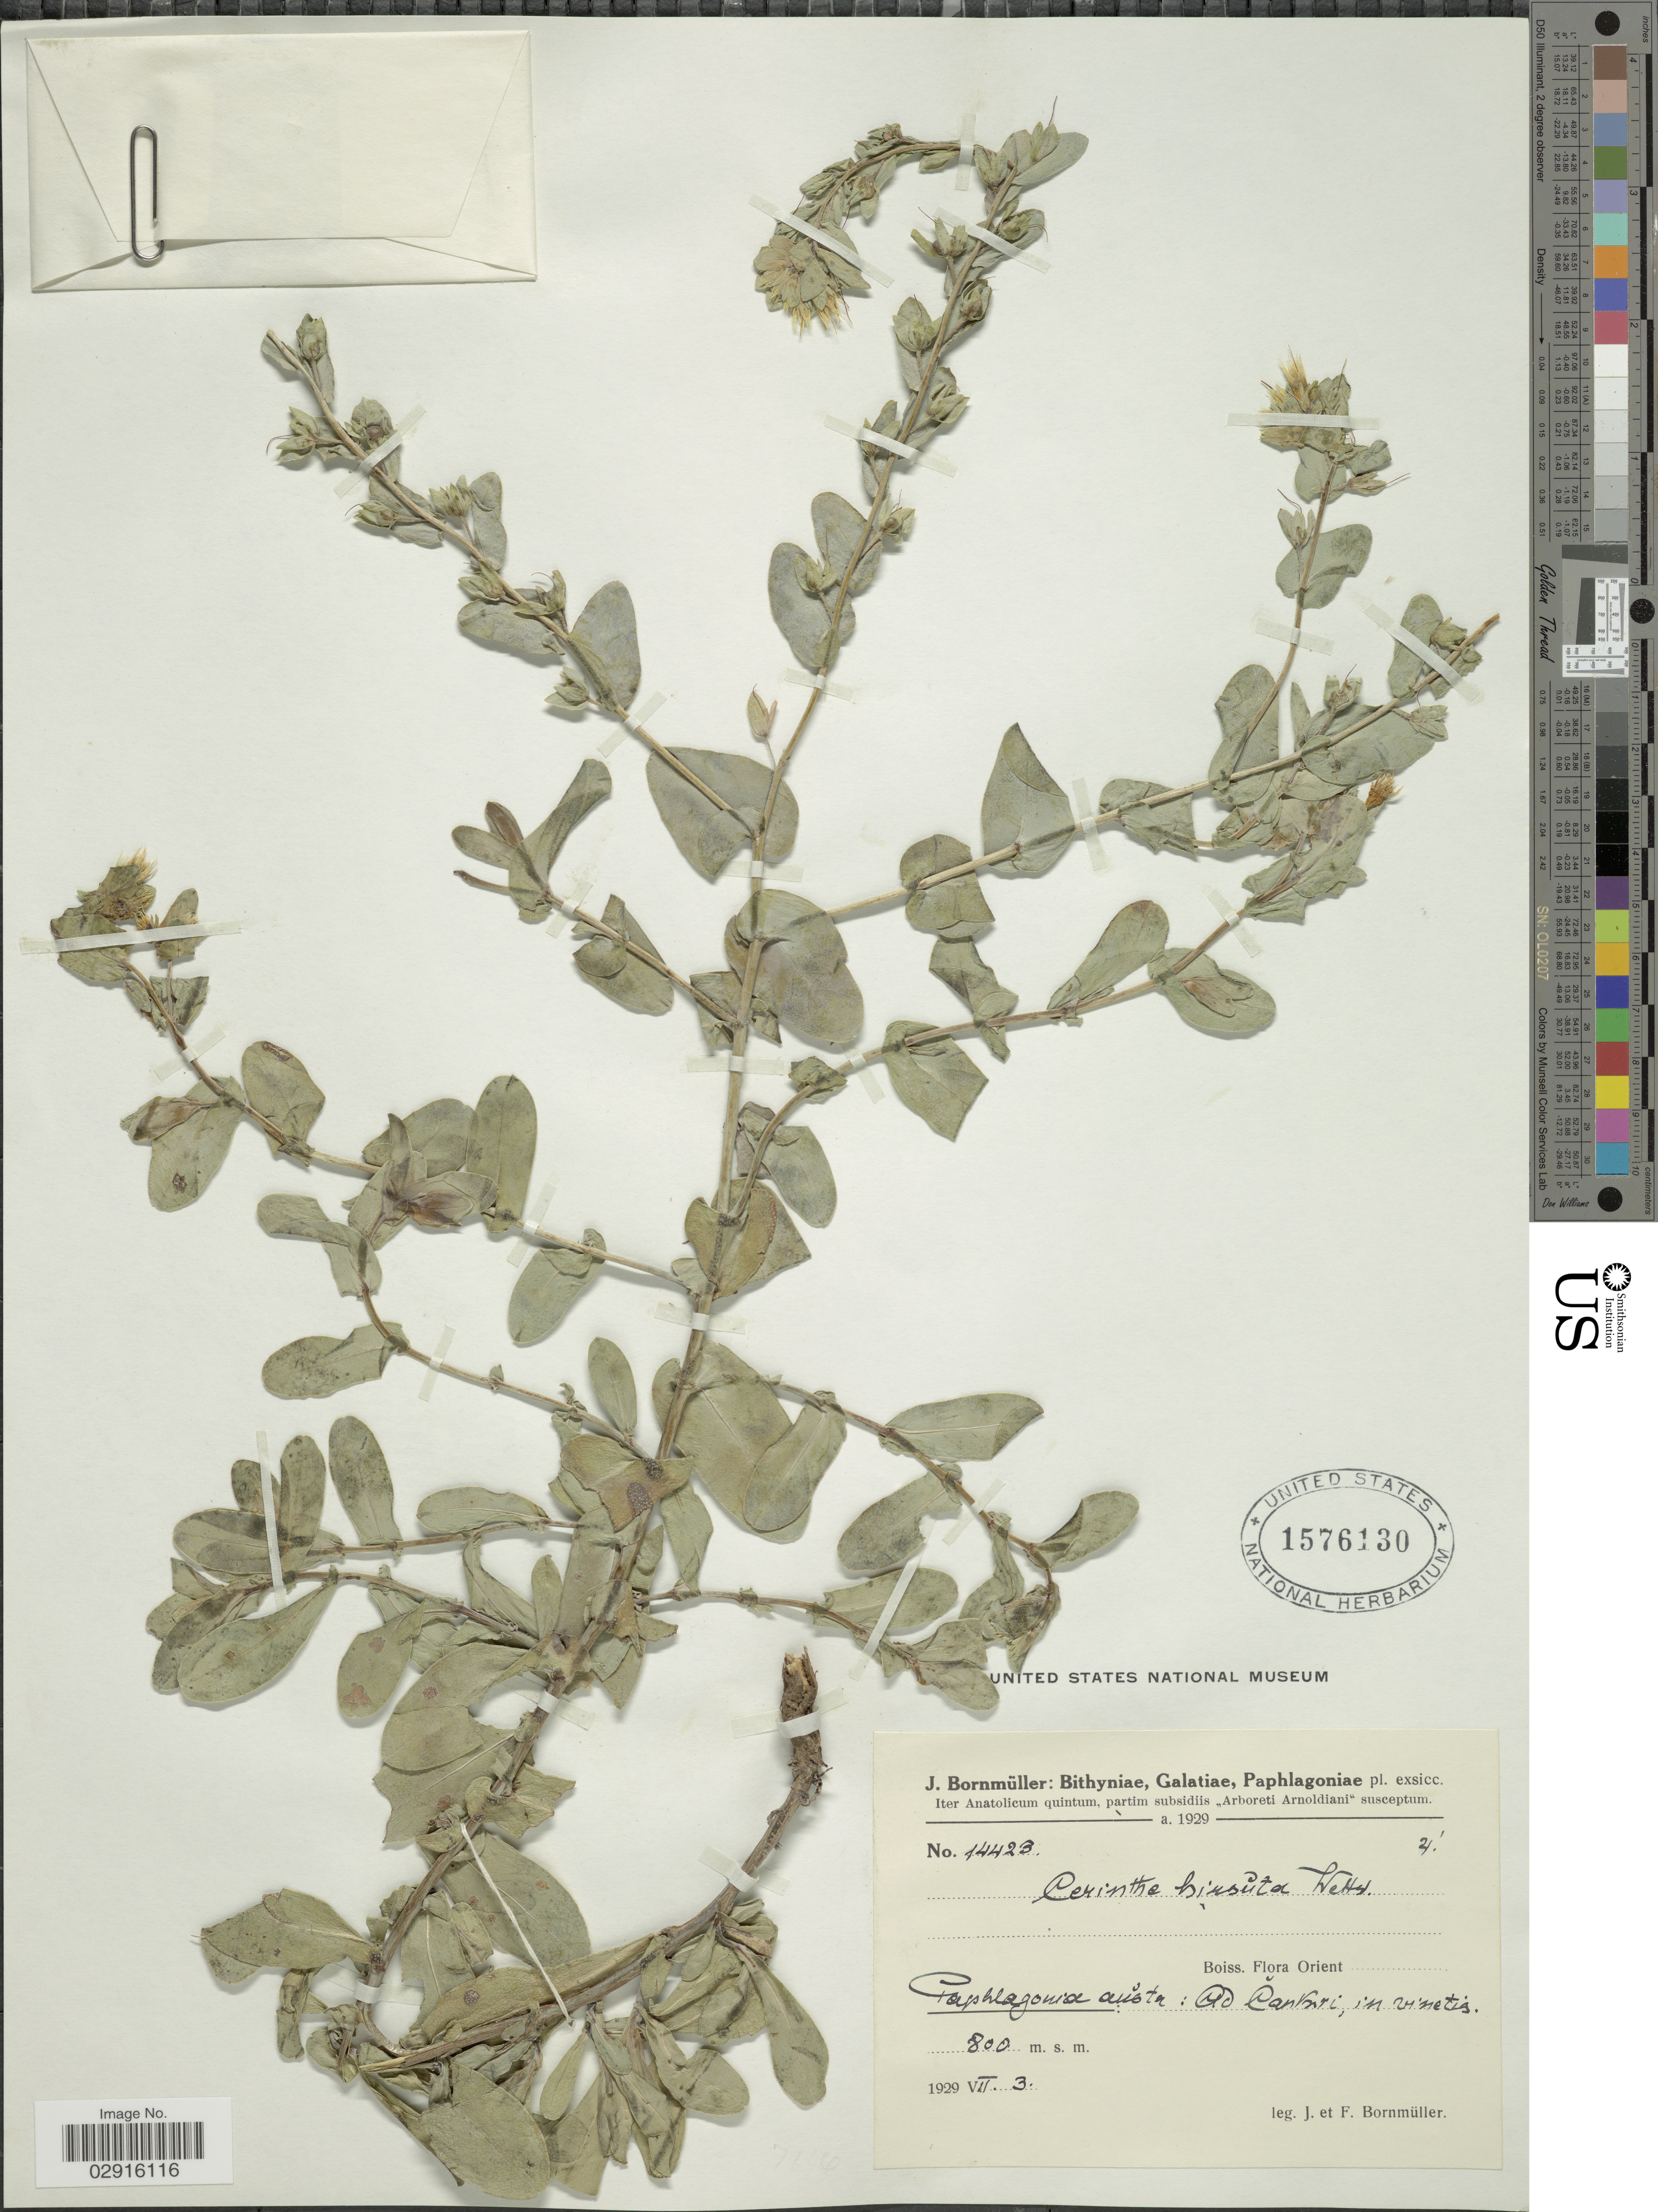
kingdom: Plantae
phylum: Tracheophyta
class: Magnoliopsida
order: Boraginales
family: Boraginaceae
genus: Cerinthe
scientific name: Cerinthe minor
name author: L.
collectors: J. Bornmüller & F. Bornmüller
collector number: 14423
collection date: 1929-07-03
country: Turkey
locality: Bithyniae, Galatiae, Paphlagoniae. Paphlagonia austr: Ad Ĉankri, in vinetis.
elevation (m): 800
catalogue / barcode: US 1576130